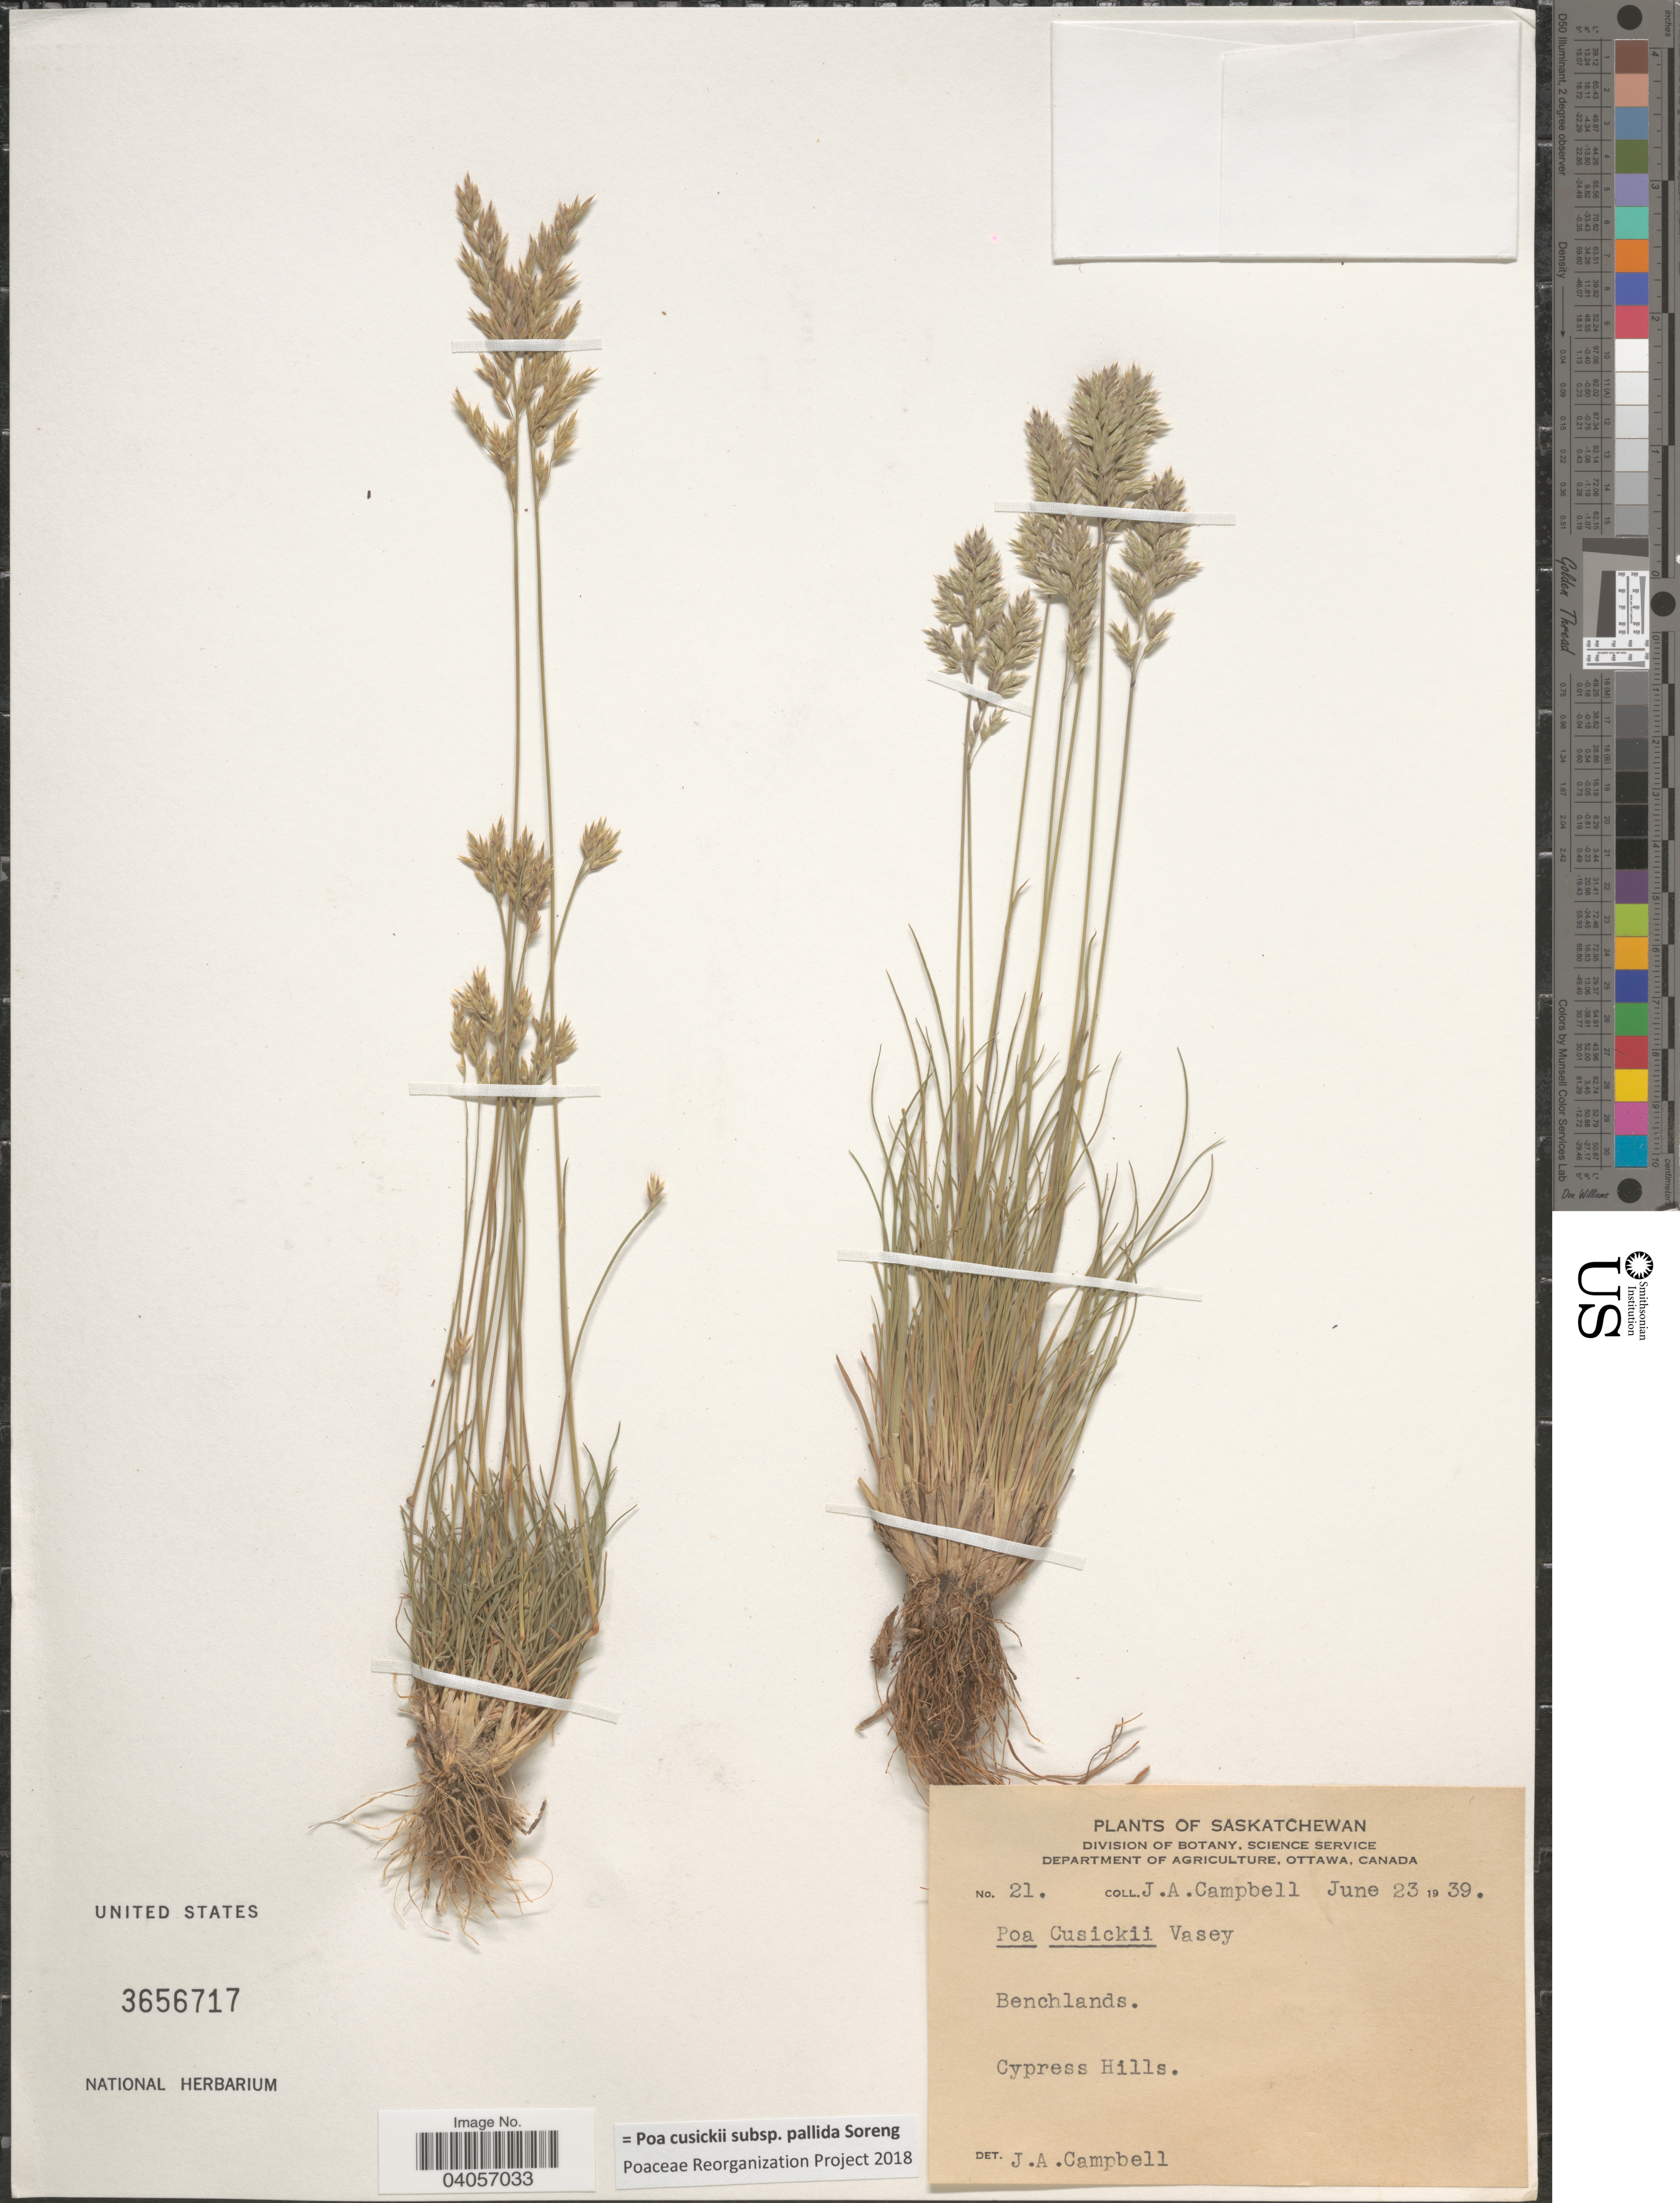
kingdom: Plantae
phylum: Tracheophyta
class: Liliopsida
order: Poales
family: Poaceae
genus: Poa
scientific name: Poa cusickii subsp. pallida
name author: Soreng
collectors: J. Campbell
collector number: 21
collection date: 1939-06-23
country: Canada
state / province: Saskatchewan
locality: Benchlands. Cypress Hills.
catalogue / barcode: US 3656717